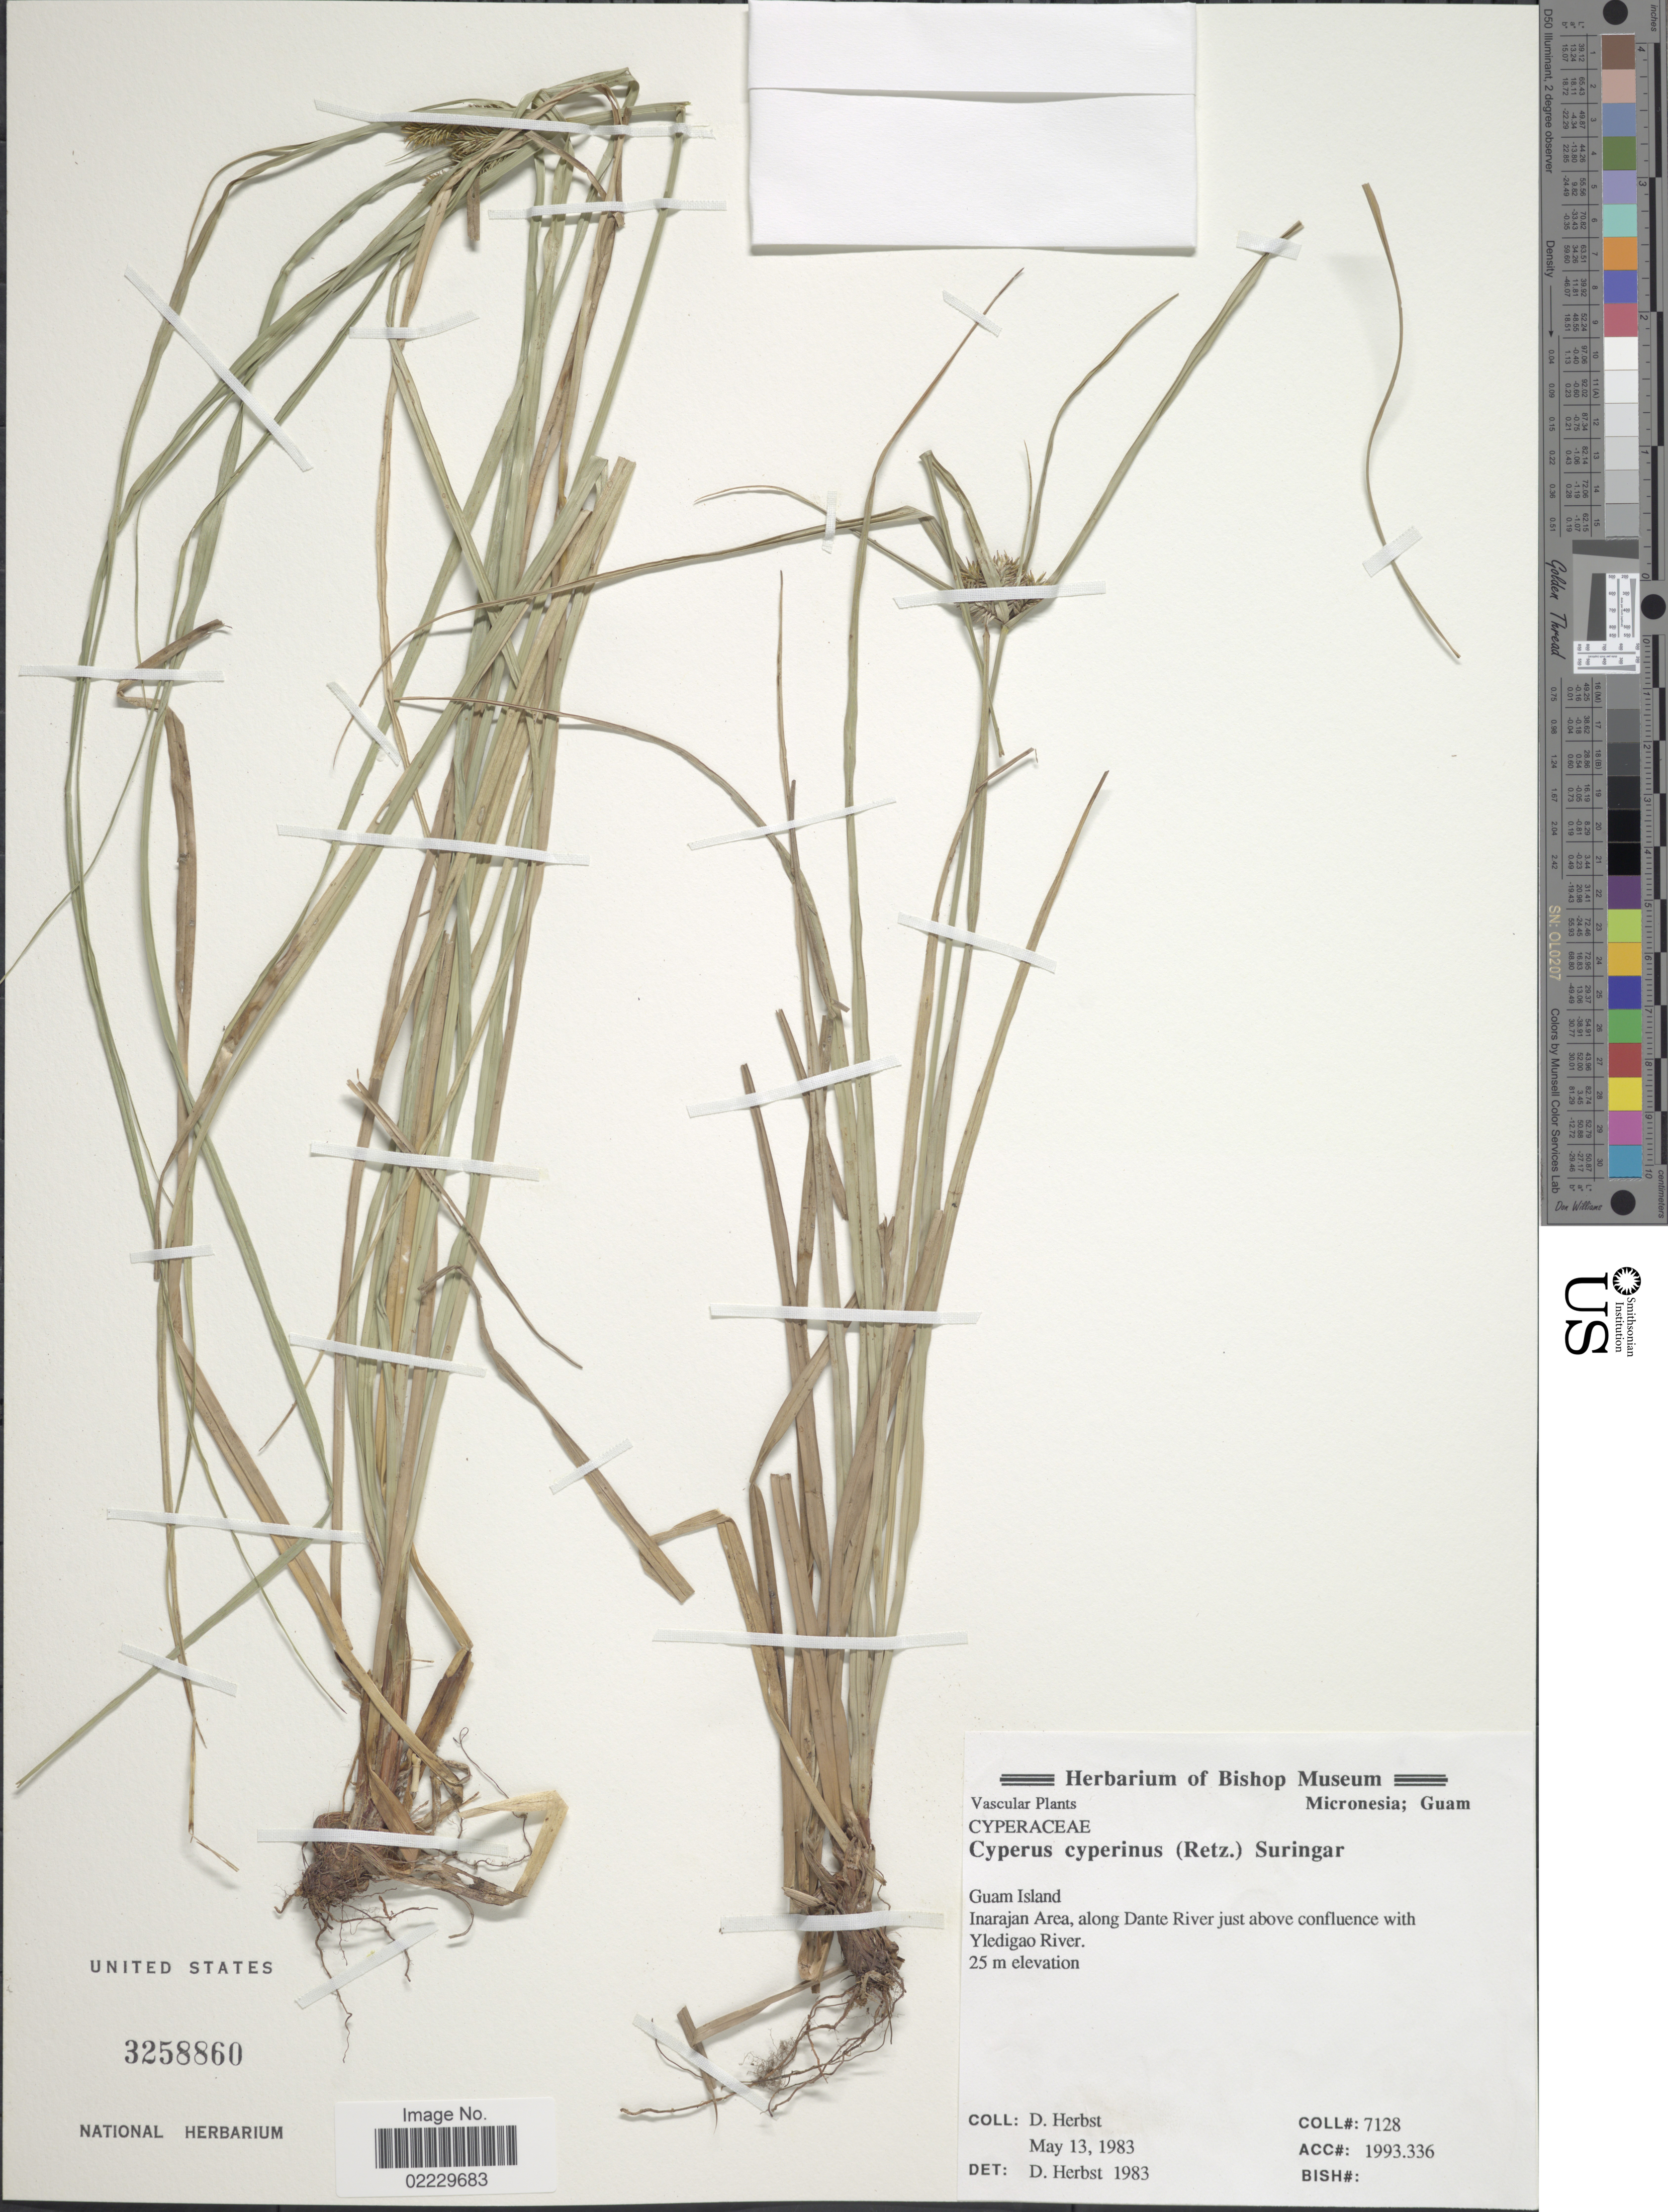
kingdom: Plantae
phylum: Tracheophyta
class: Liliopsida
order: Poales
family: Cyperaceae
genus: Cyperus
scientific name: Cyperus cyperinus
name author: (Retz.) Valck. Sur.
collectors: D. Herbst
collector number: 7128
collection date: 1983-05-13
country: Guam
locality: Guam Island, Inarajan Area, along Dante River just above confluence with Yledigao River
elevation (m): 25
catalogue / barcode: US 3258860